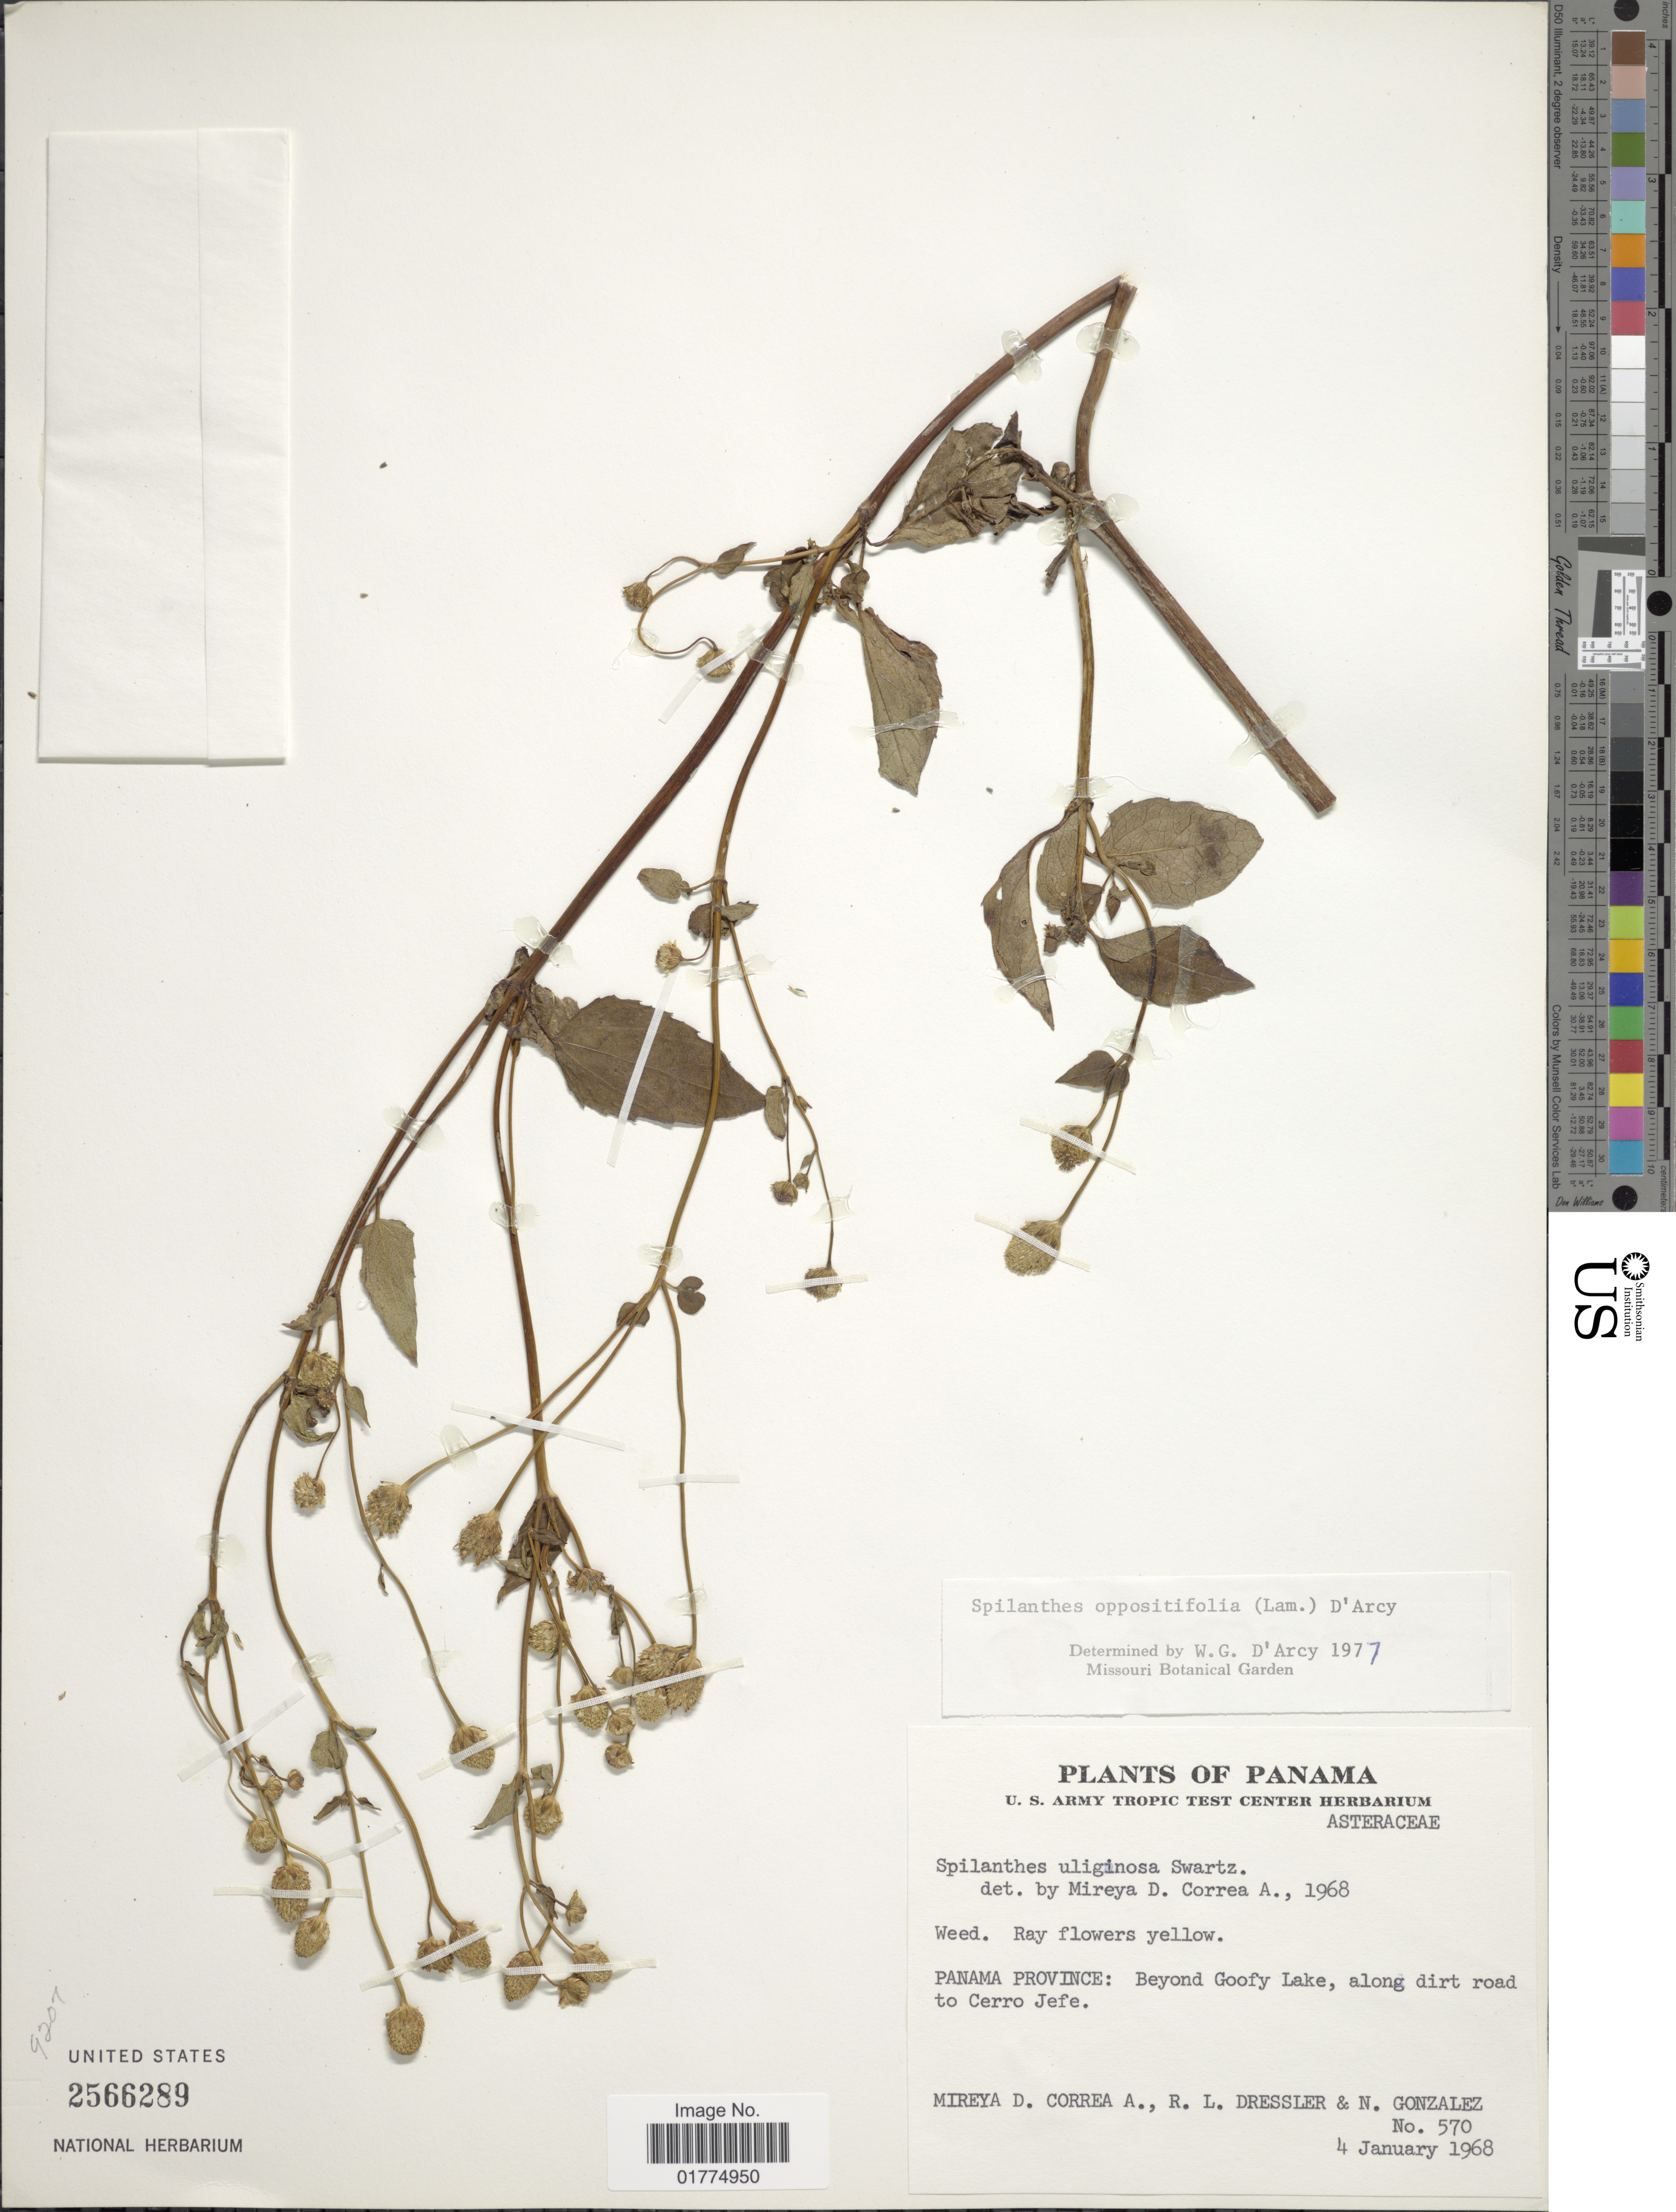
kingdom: Plantae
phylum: Tracheophyta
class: Magnoliopsida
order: Asterales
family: Asteraceae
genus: Acmella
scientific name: Acmella repens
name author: (Walter) Rich.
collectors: M. D. Corrêa-A. & R. Dressler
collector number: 570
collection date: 1968-01-04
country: Panama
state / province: Panamá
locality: Panama Province: Beyond Goofy Lake, along dirt road to Cerro Jefe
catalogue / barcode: US 2566289